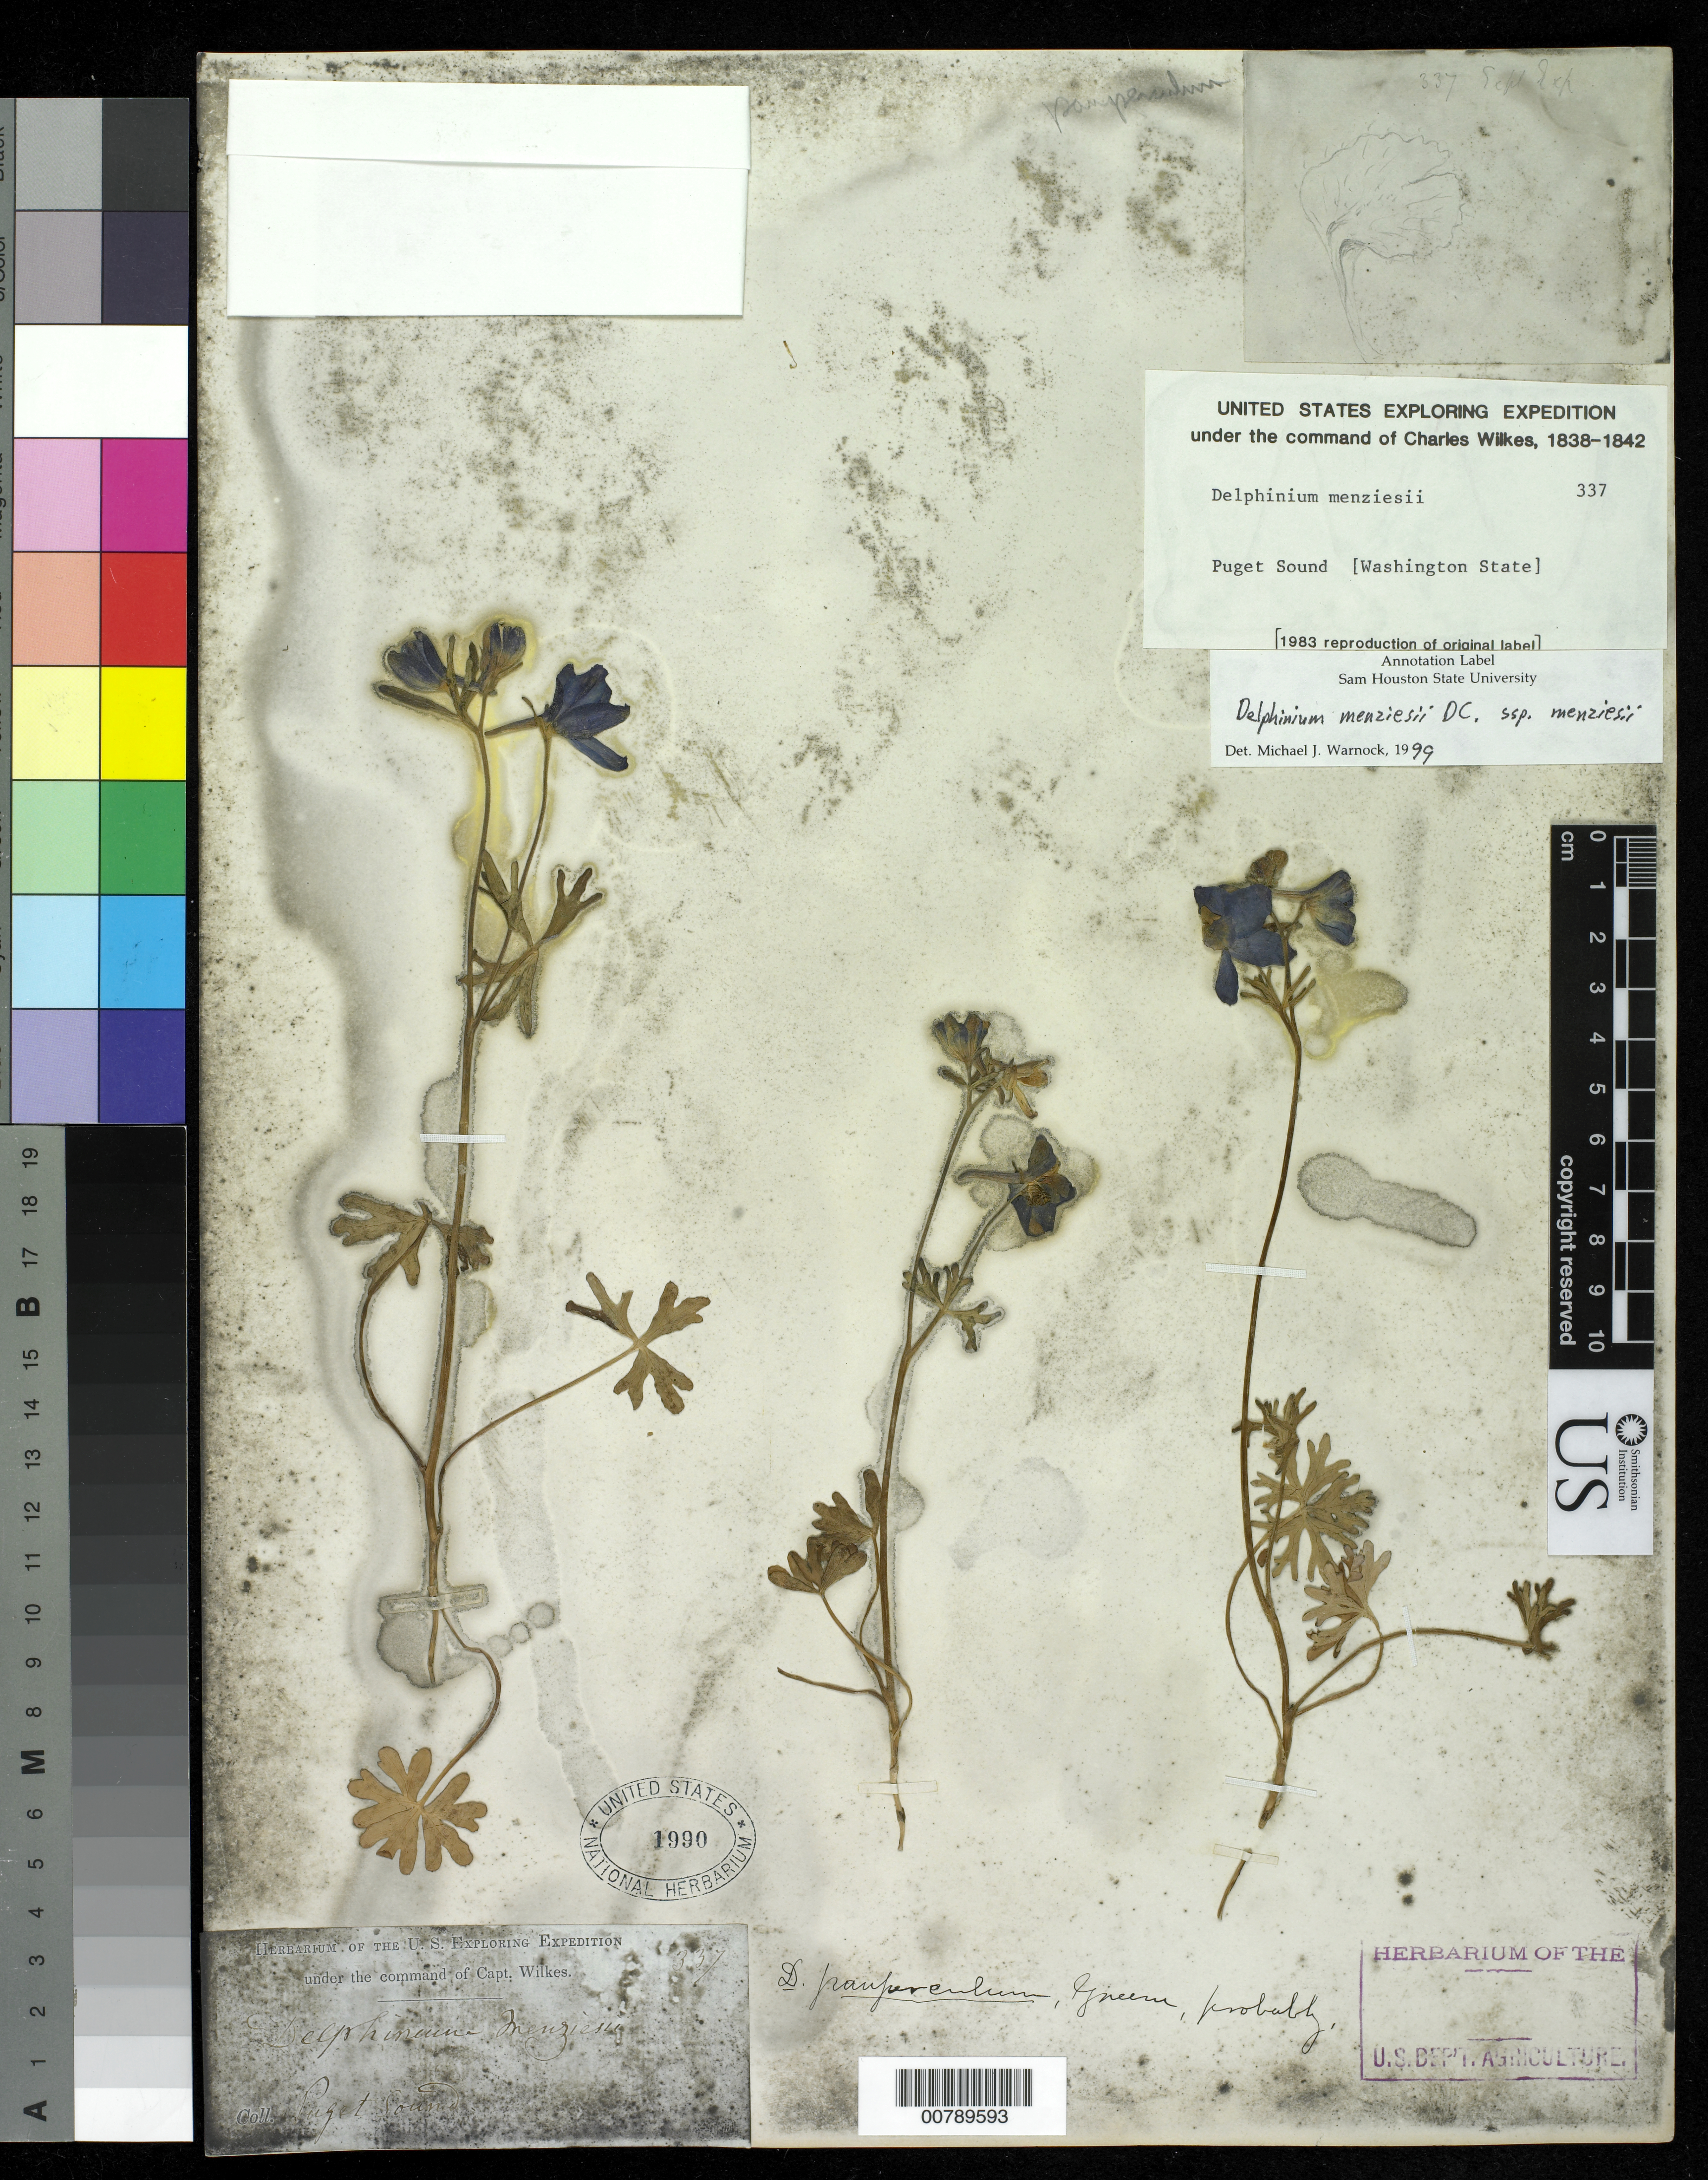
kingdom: Plantae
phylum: Tracheophyta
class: Magnoliopsida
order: Ranunculales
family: Ranunculaceae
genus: Delphinium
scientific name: Delphinium menziesii subsp. menziesii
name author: DC.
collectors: Wilkes Explor. Exped.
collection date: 1838/1842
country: United States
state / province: Washington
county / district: King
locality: Puget Sound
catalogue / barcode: US 1990